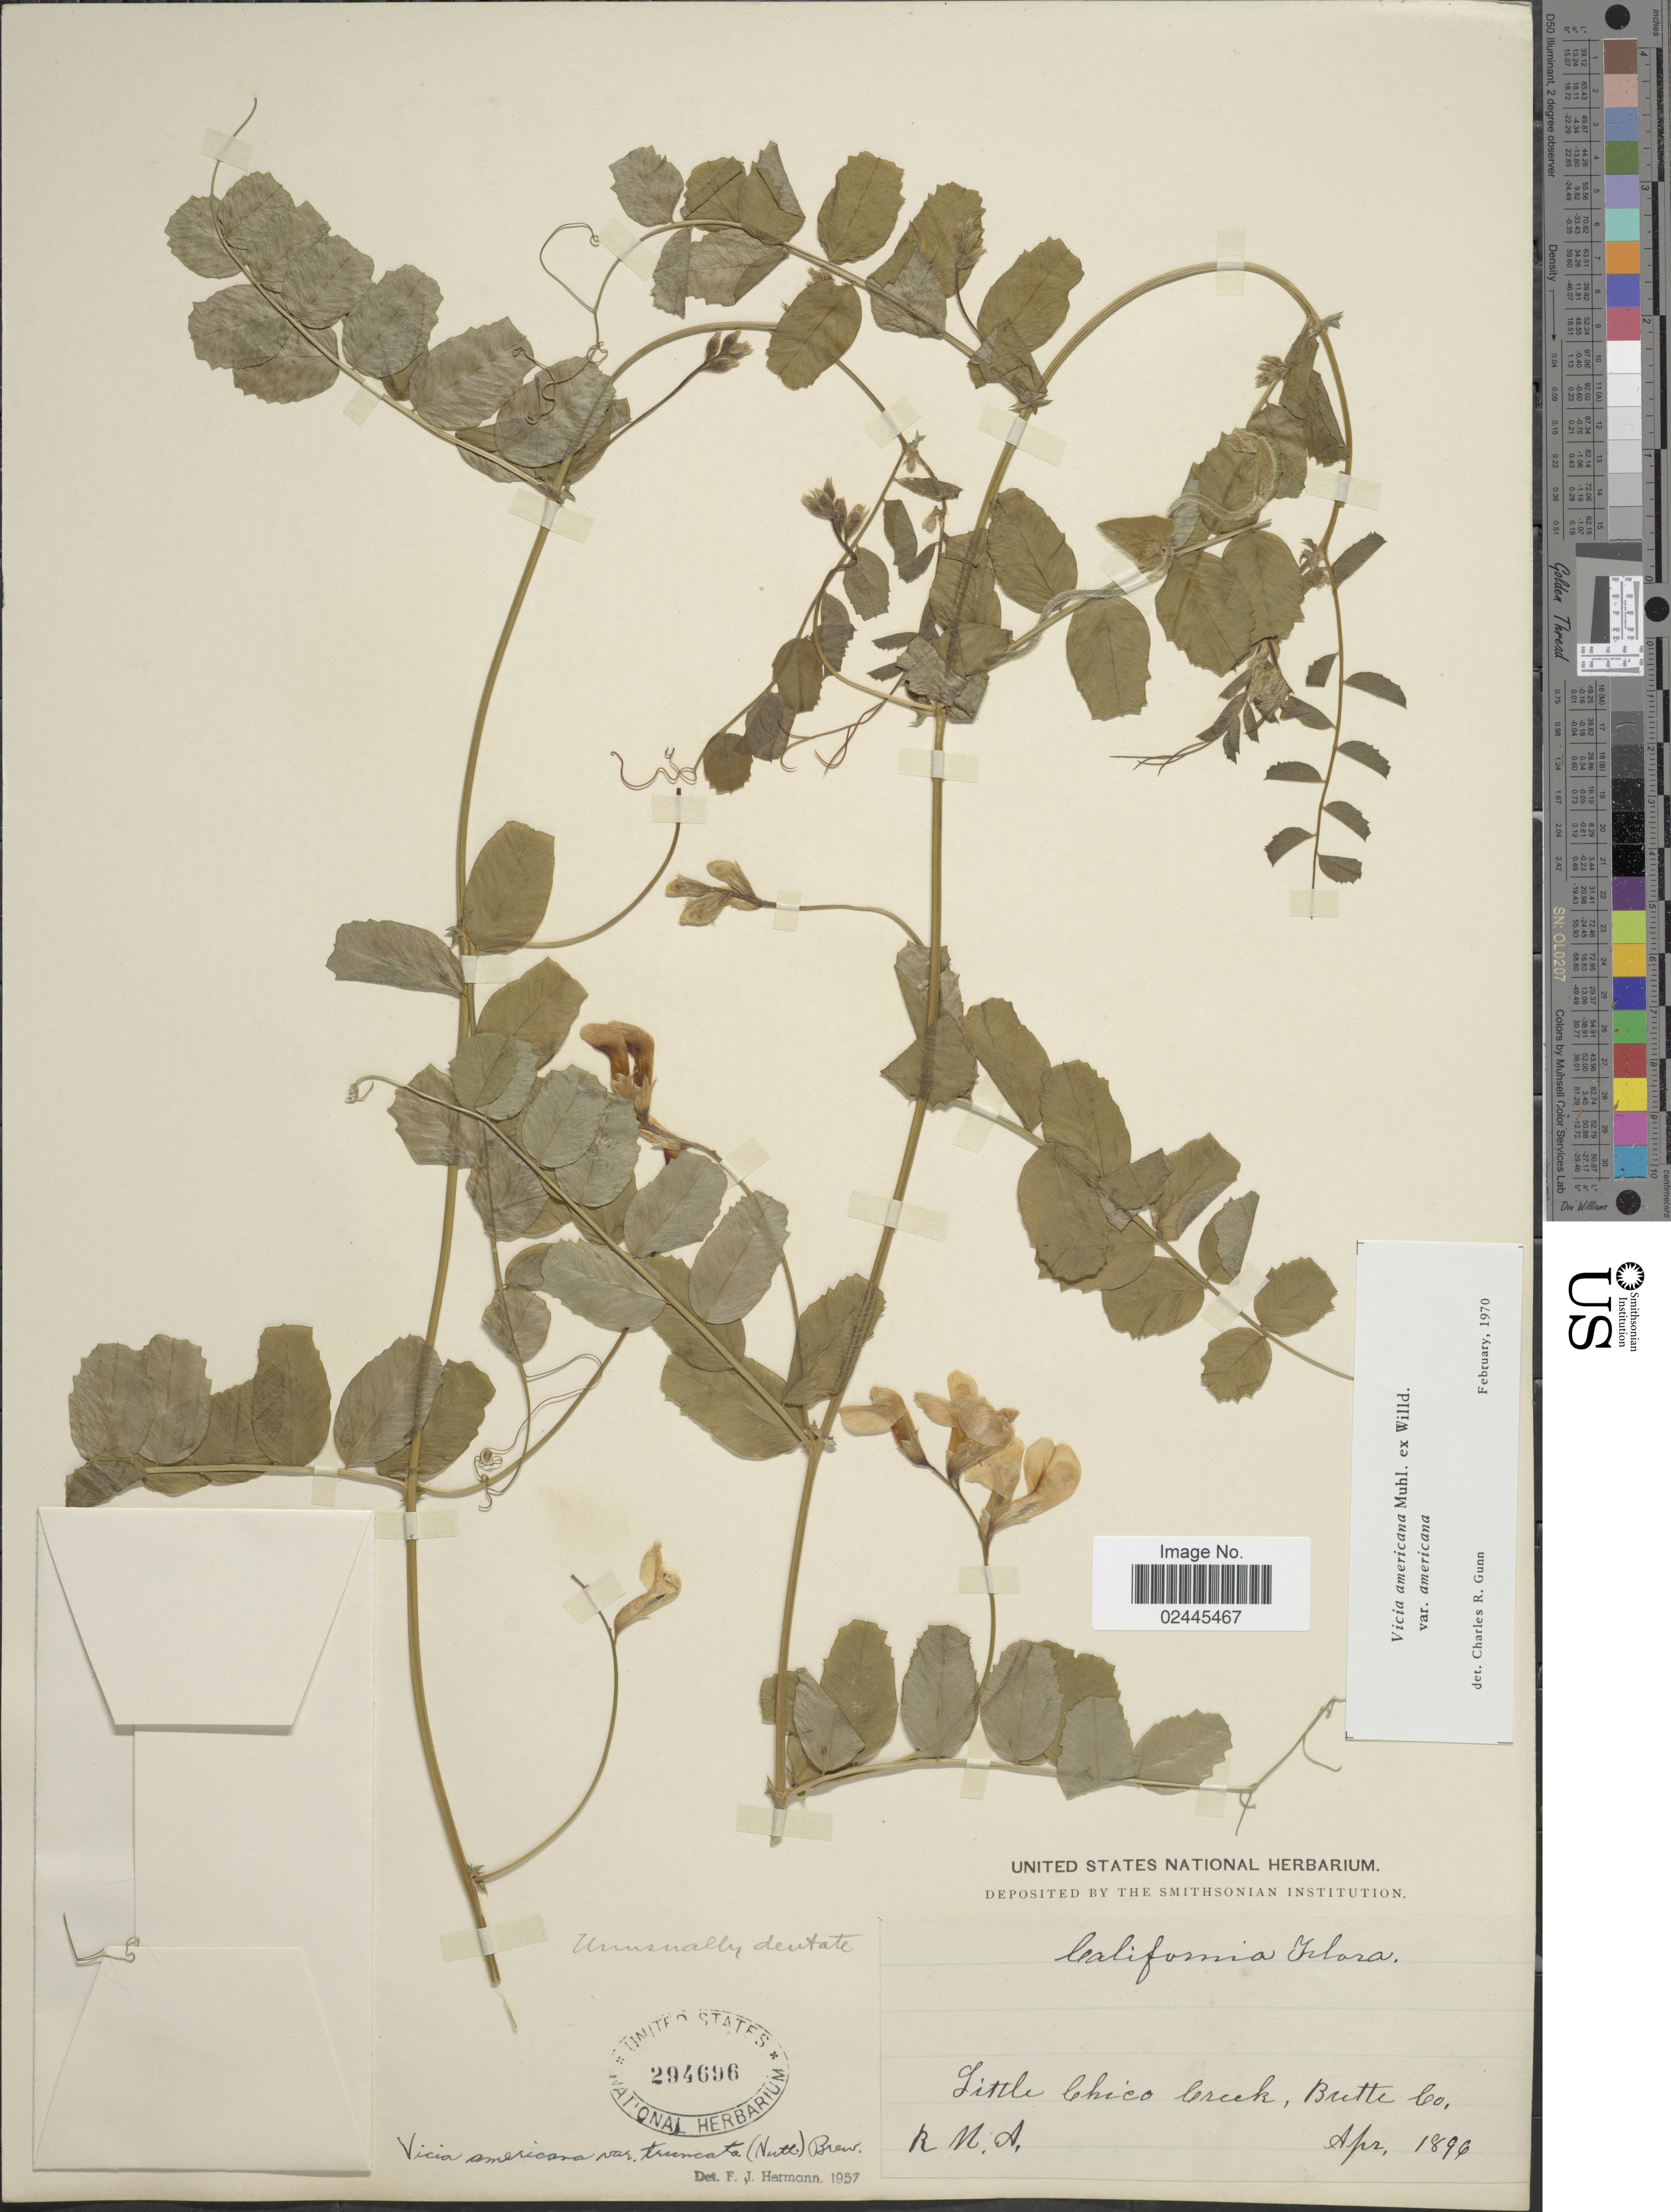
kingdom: Plantae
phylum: Tracheophyta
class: Magnoliopsida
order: Fabales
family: Fabaceae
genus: Vicia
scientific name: Vicia americana var. americana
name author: Muhl. ex Willd.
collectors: R. Austin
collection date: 1896-04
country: United States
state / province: California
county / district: Butte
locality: Little Chico Creek, Butte Co.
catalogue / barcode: US 294696